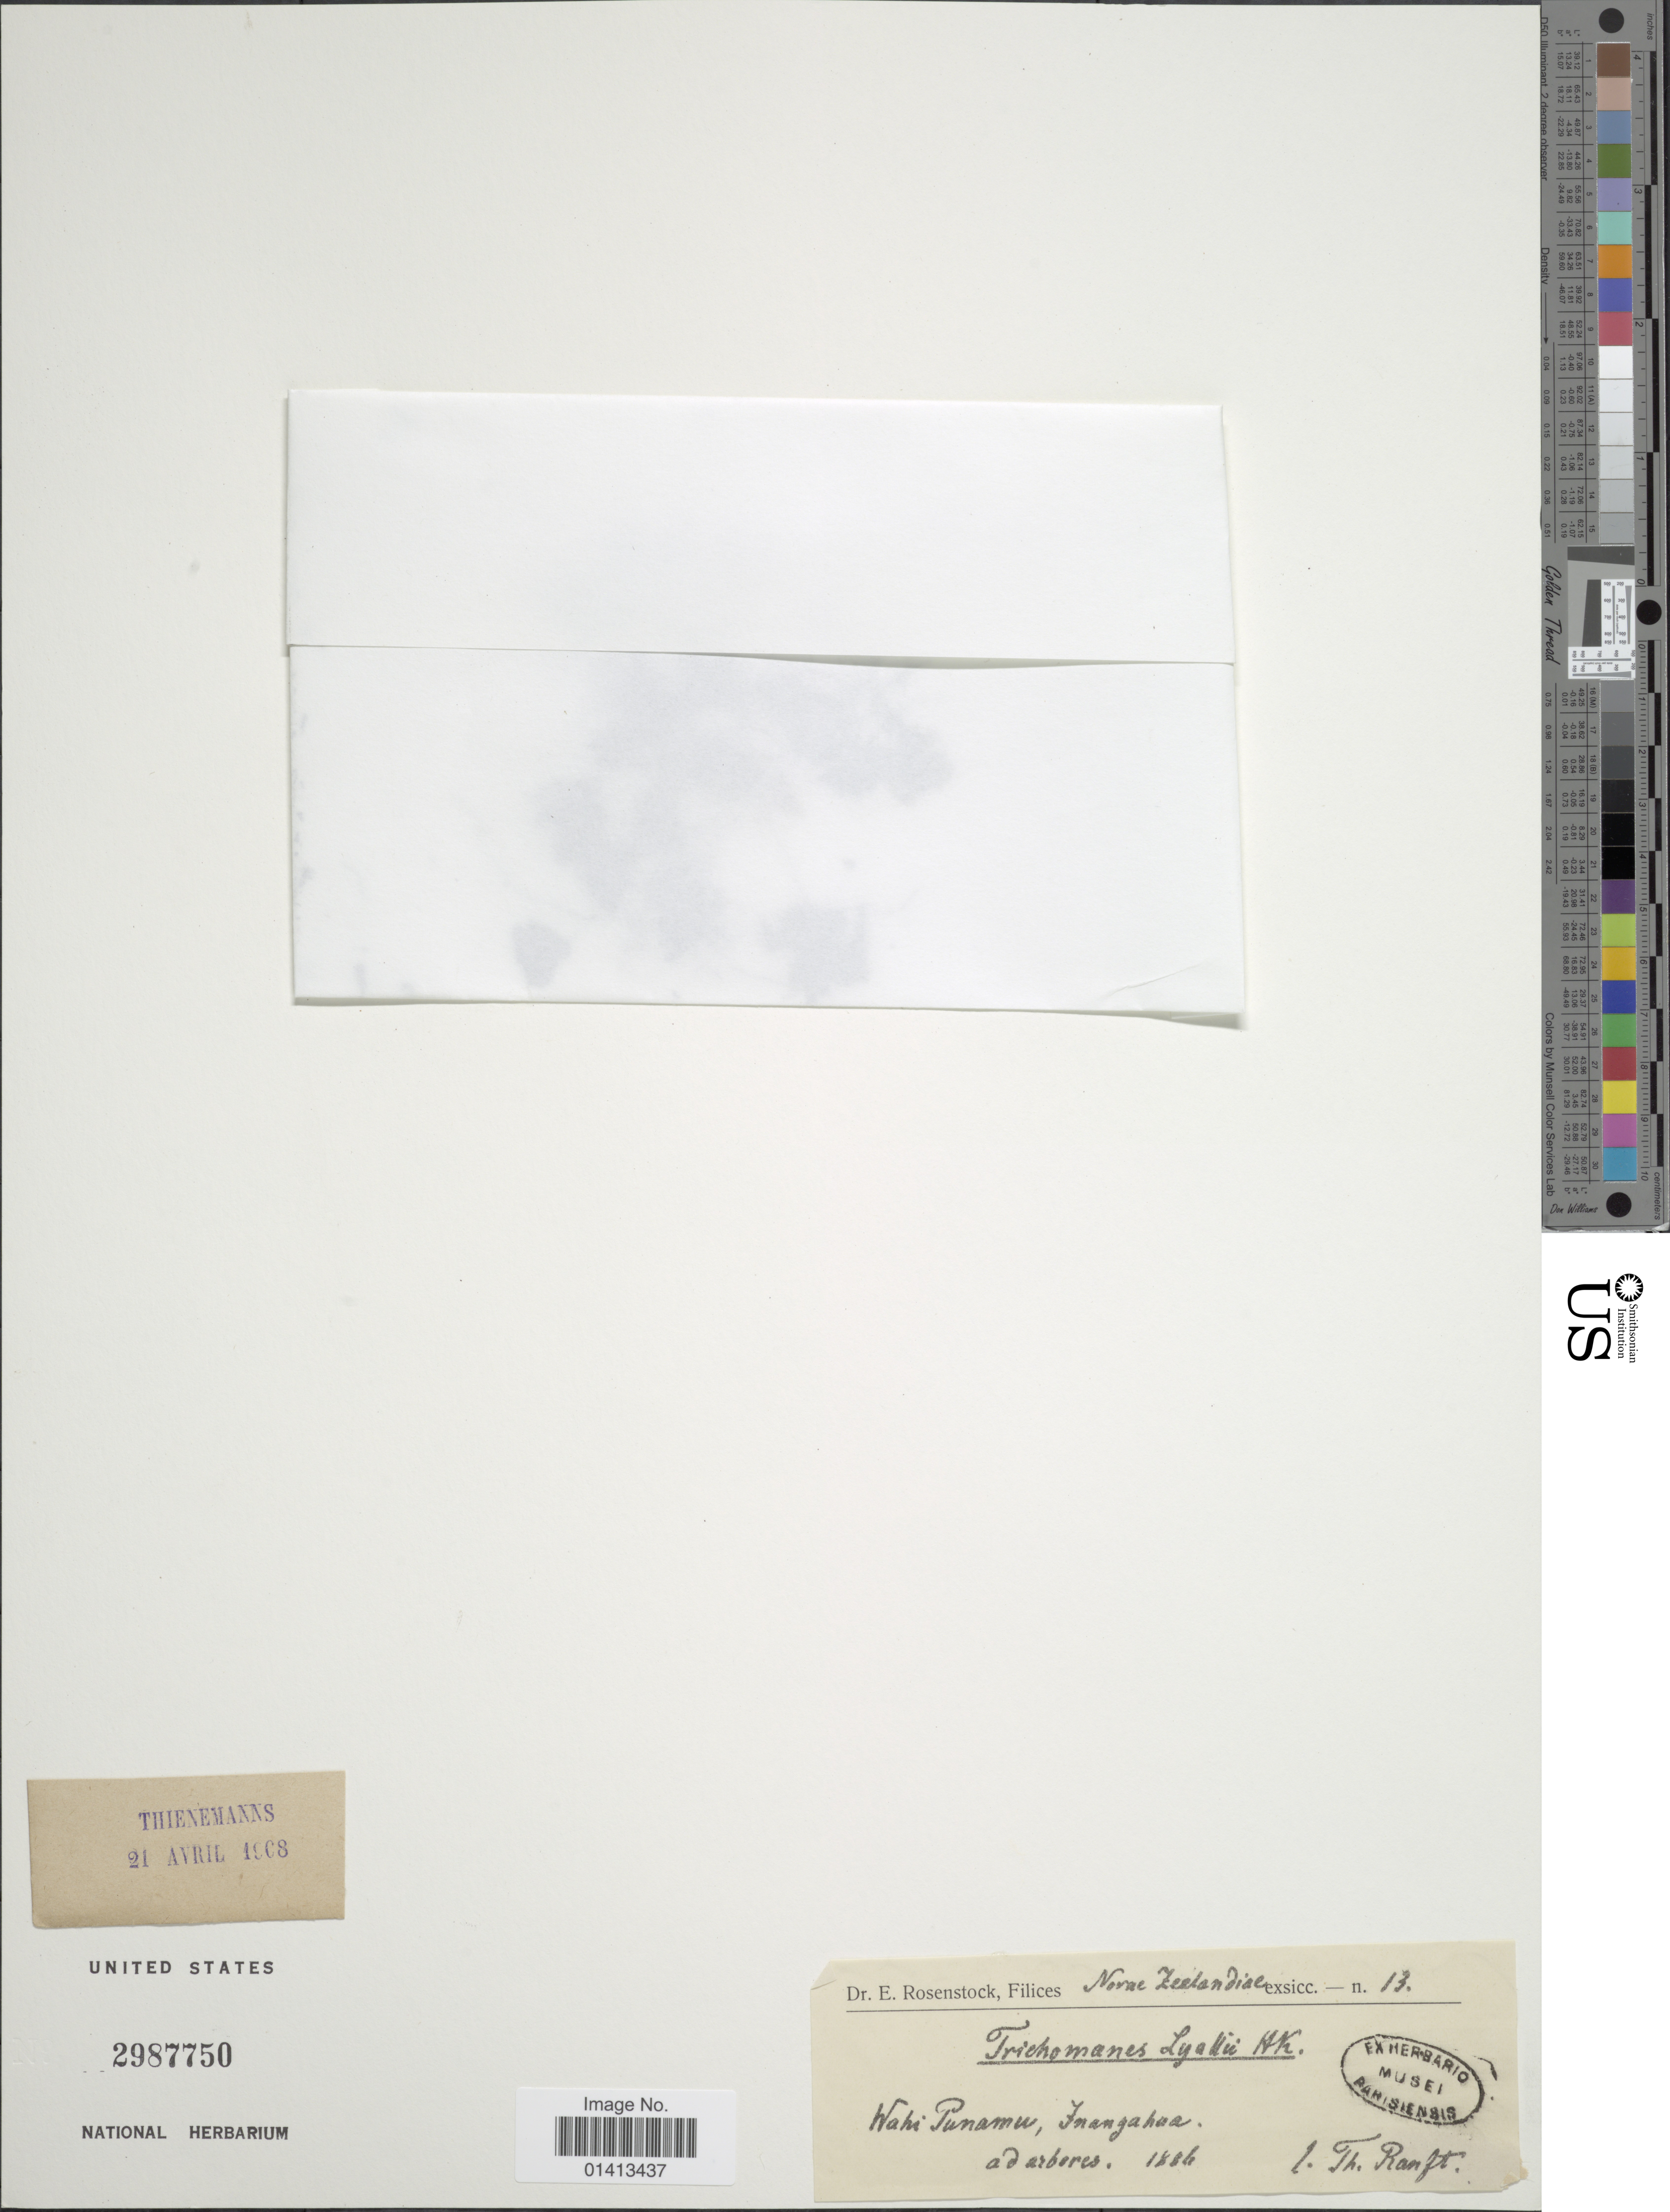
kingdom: Plantae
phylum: Tracheophyta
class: Polypodiopsida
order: Hymenophyllales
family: Hymenophyllaceae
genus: Crepidomanes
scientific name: Crepidomanes lyallii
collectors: T. Ranft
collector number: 13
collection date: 1886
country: New Zealand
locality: Wahi Punamu, Inangahua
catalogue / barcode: US 2987750